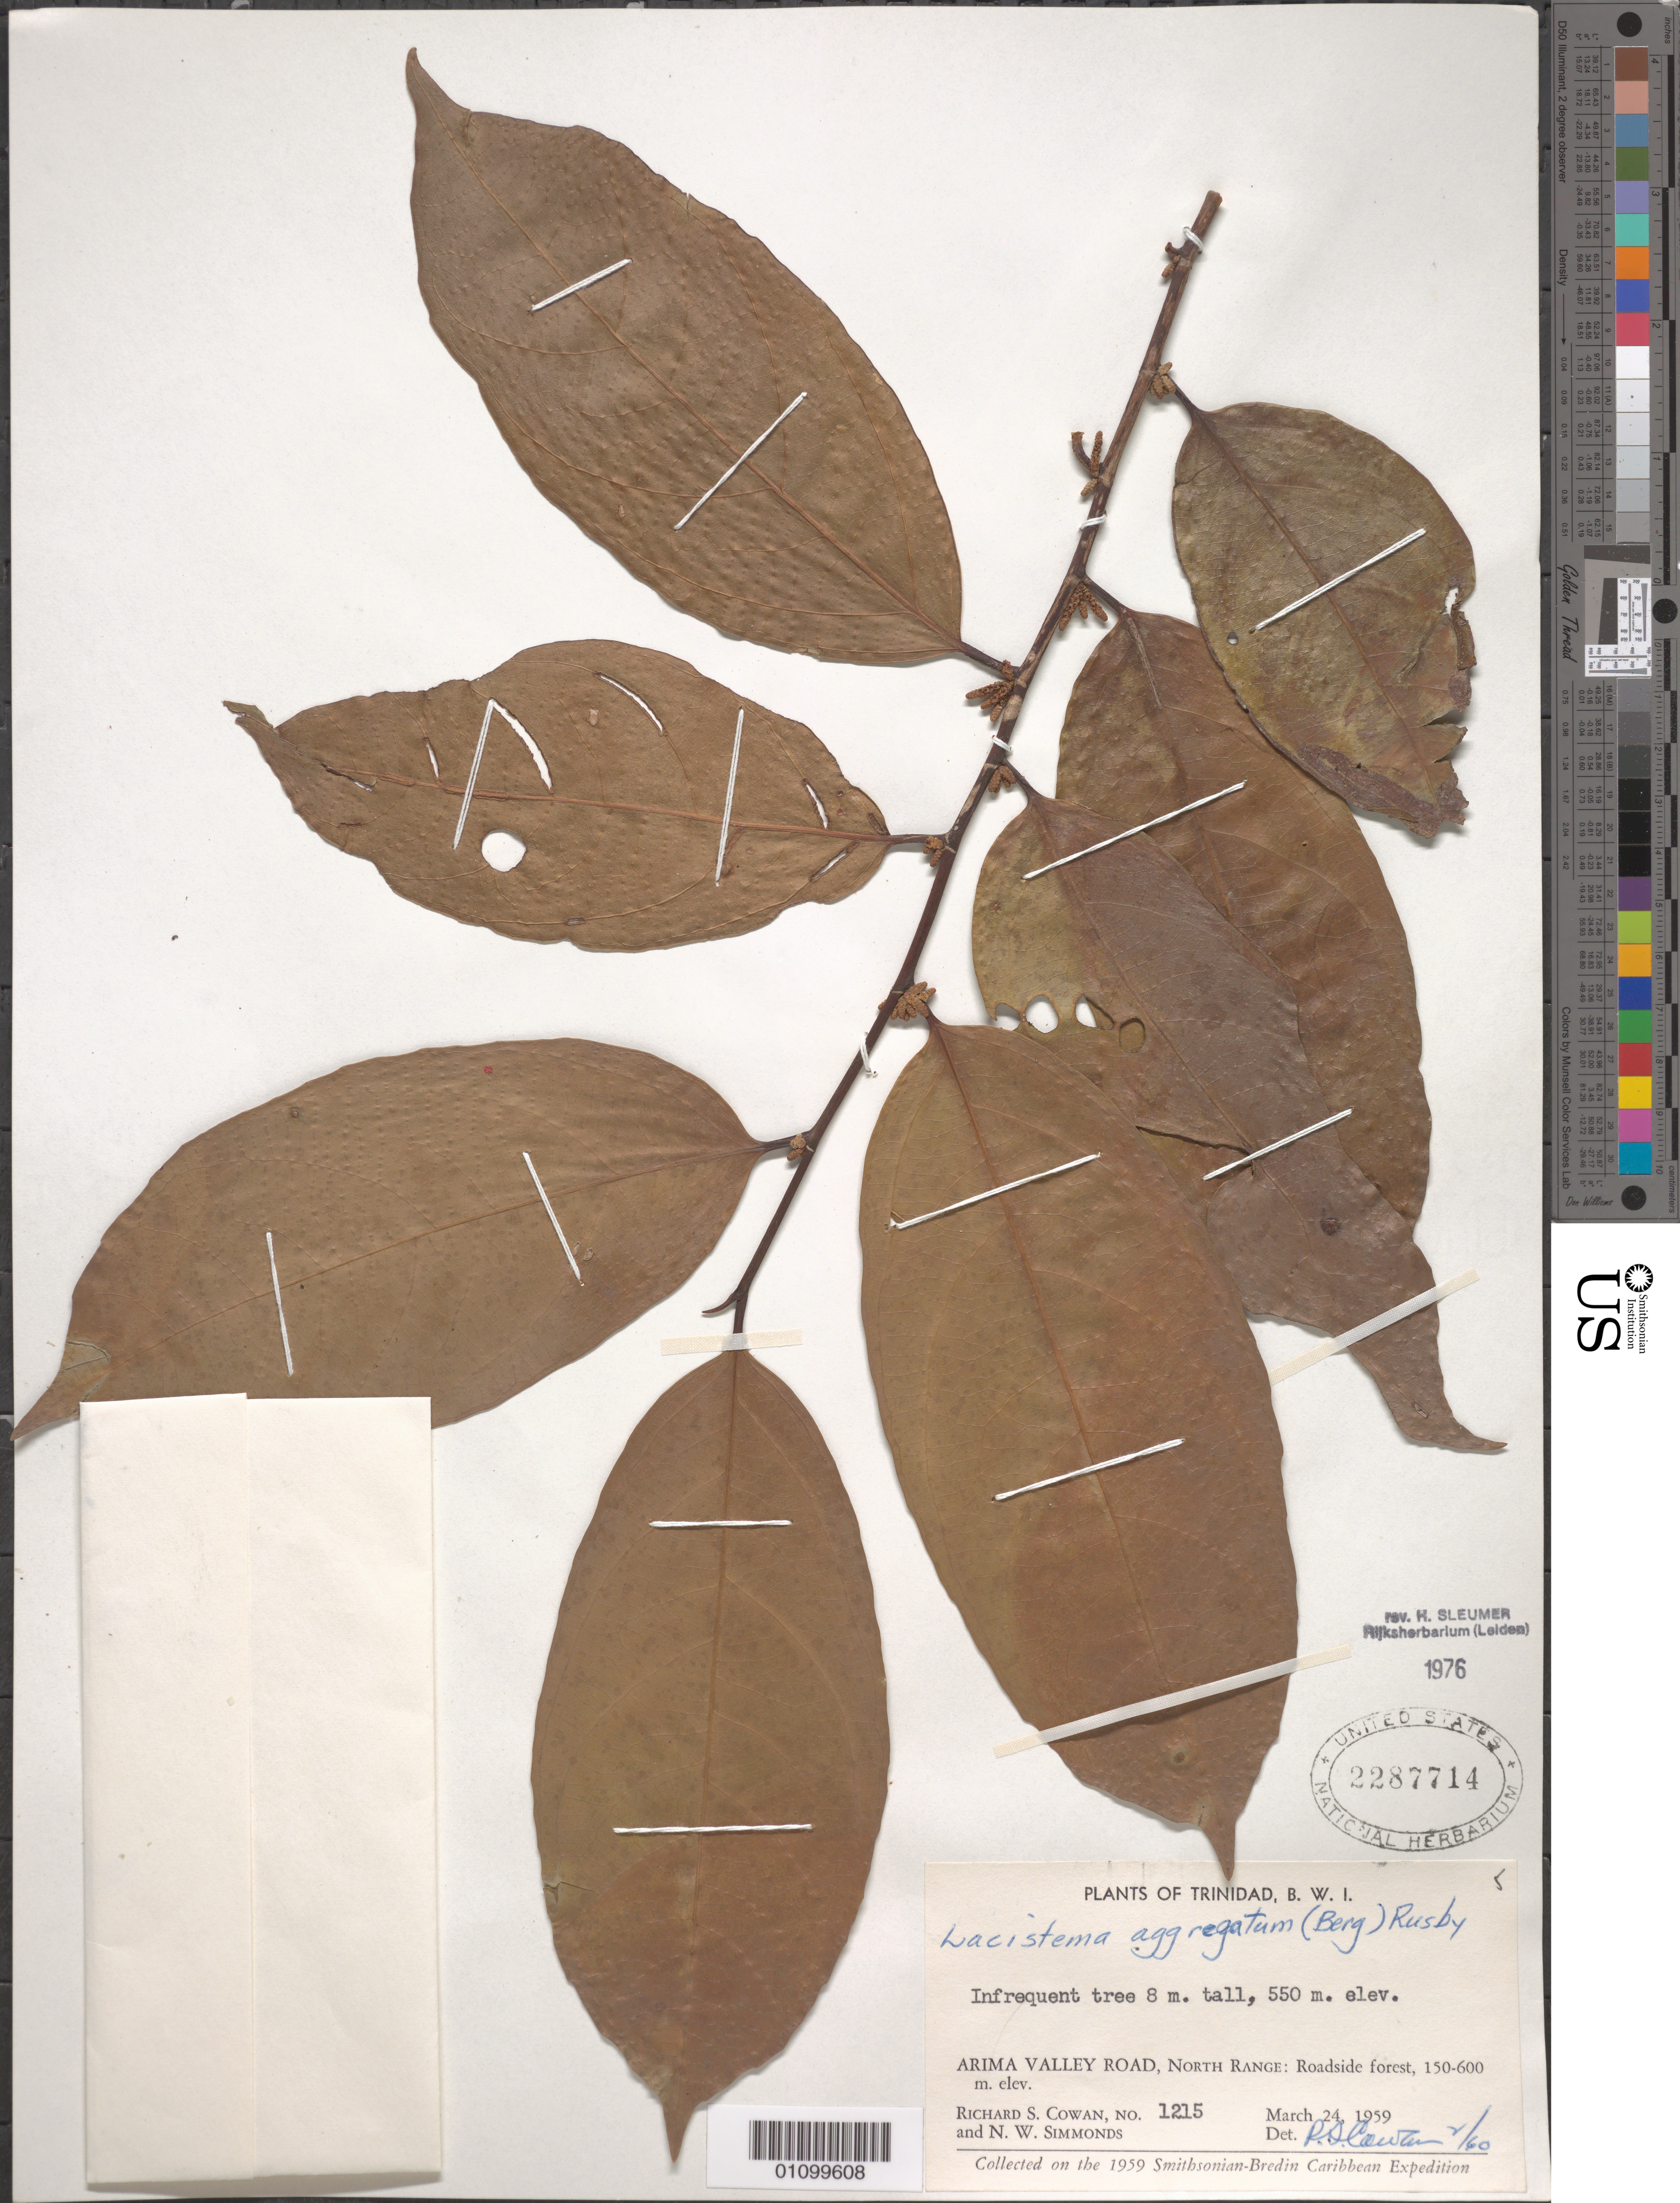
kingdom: Plantae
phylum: Tracheophyta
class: Magnoliopsida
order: Malpighiales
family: Lacistemataceae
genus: Lacistema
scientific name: Lacistema aggregatum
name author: (P.J. Bergius) Rusby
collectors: R. S. Cowan & N. W. Simmonds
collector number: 1215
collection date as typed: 24 Mar 1959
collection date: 1959-03-24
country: Trinidad and Tobago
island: Trinidad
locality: Arima Valley Road, North Range: Roadside forest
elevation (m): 150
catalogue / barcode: US 2287714